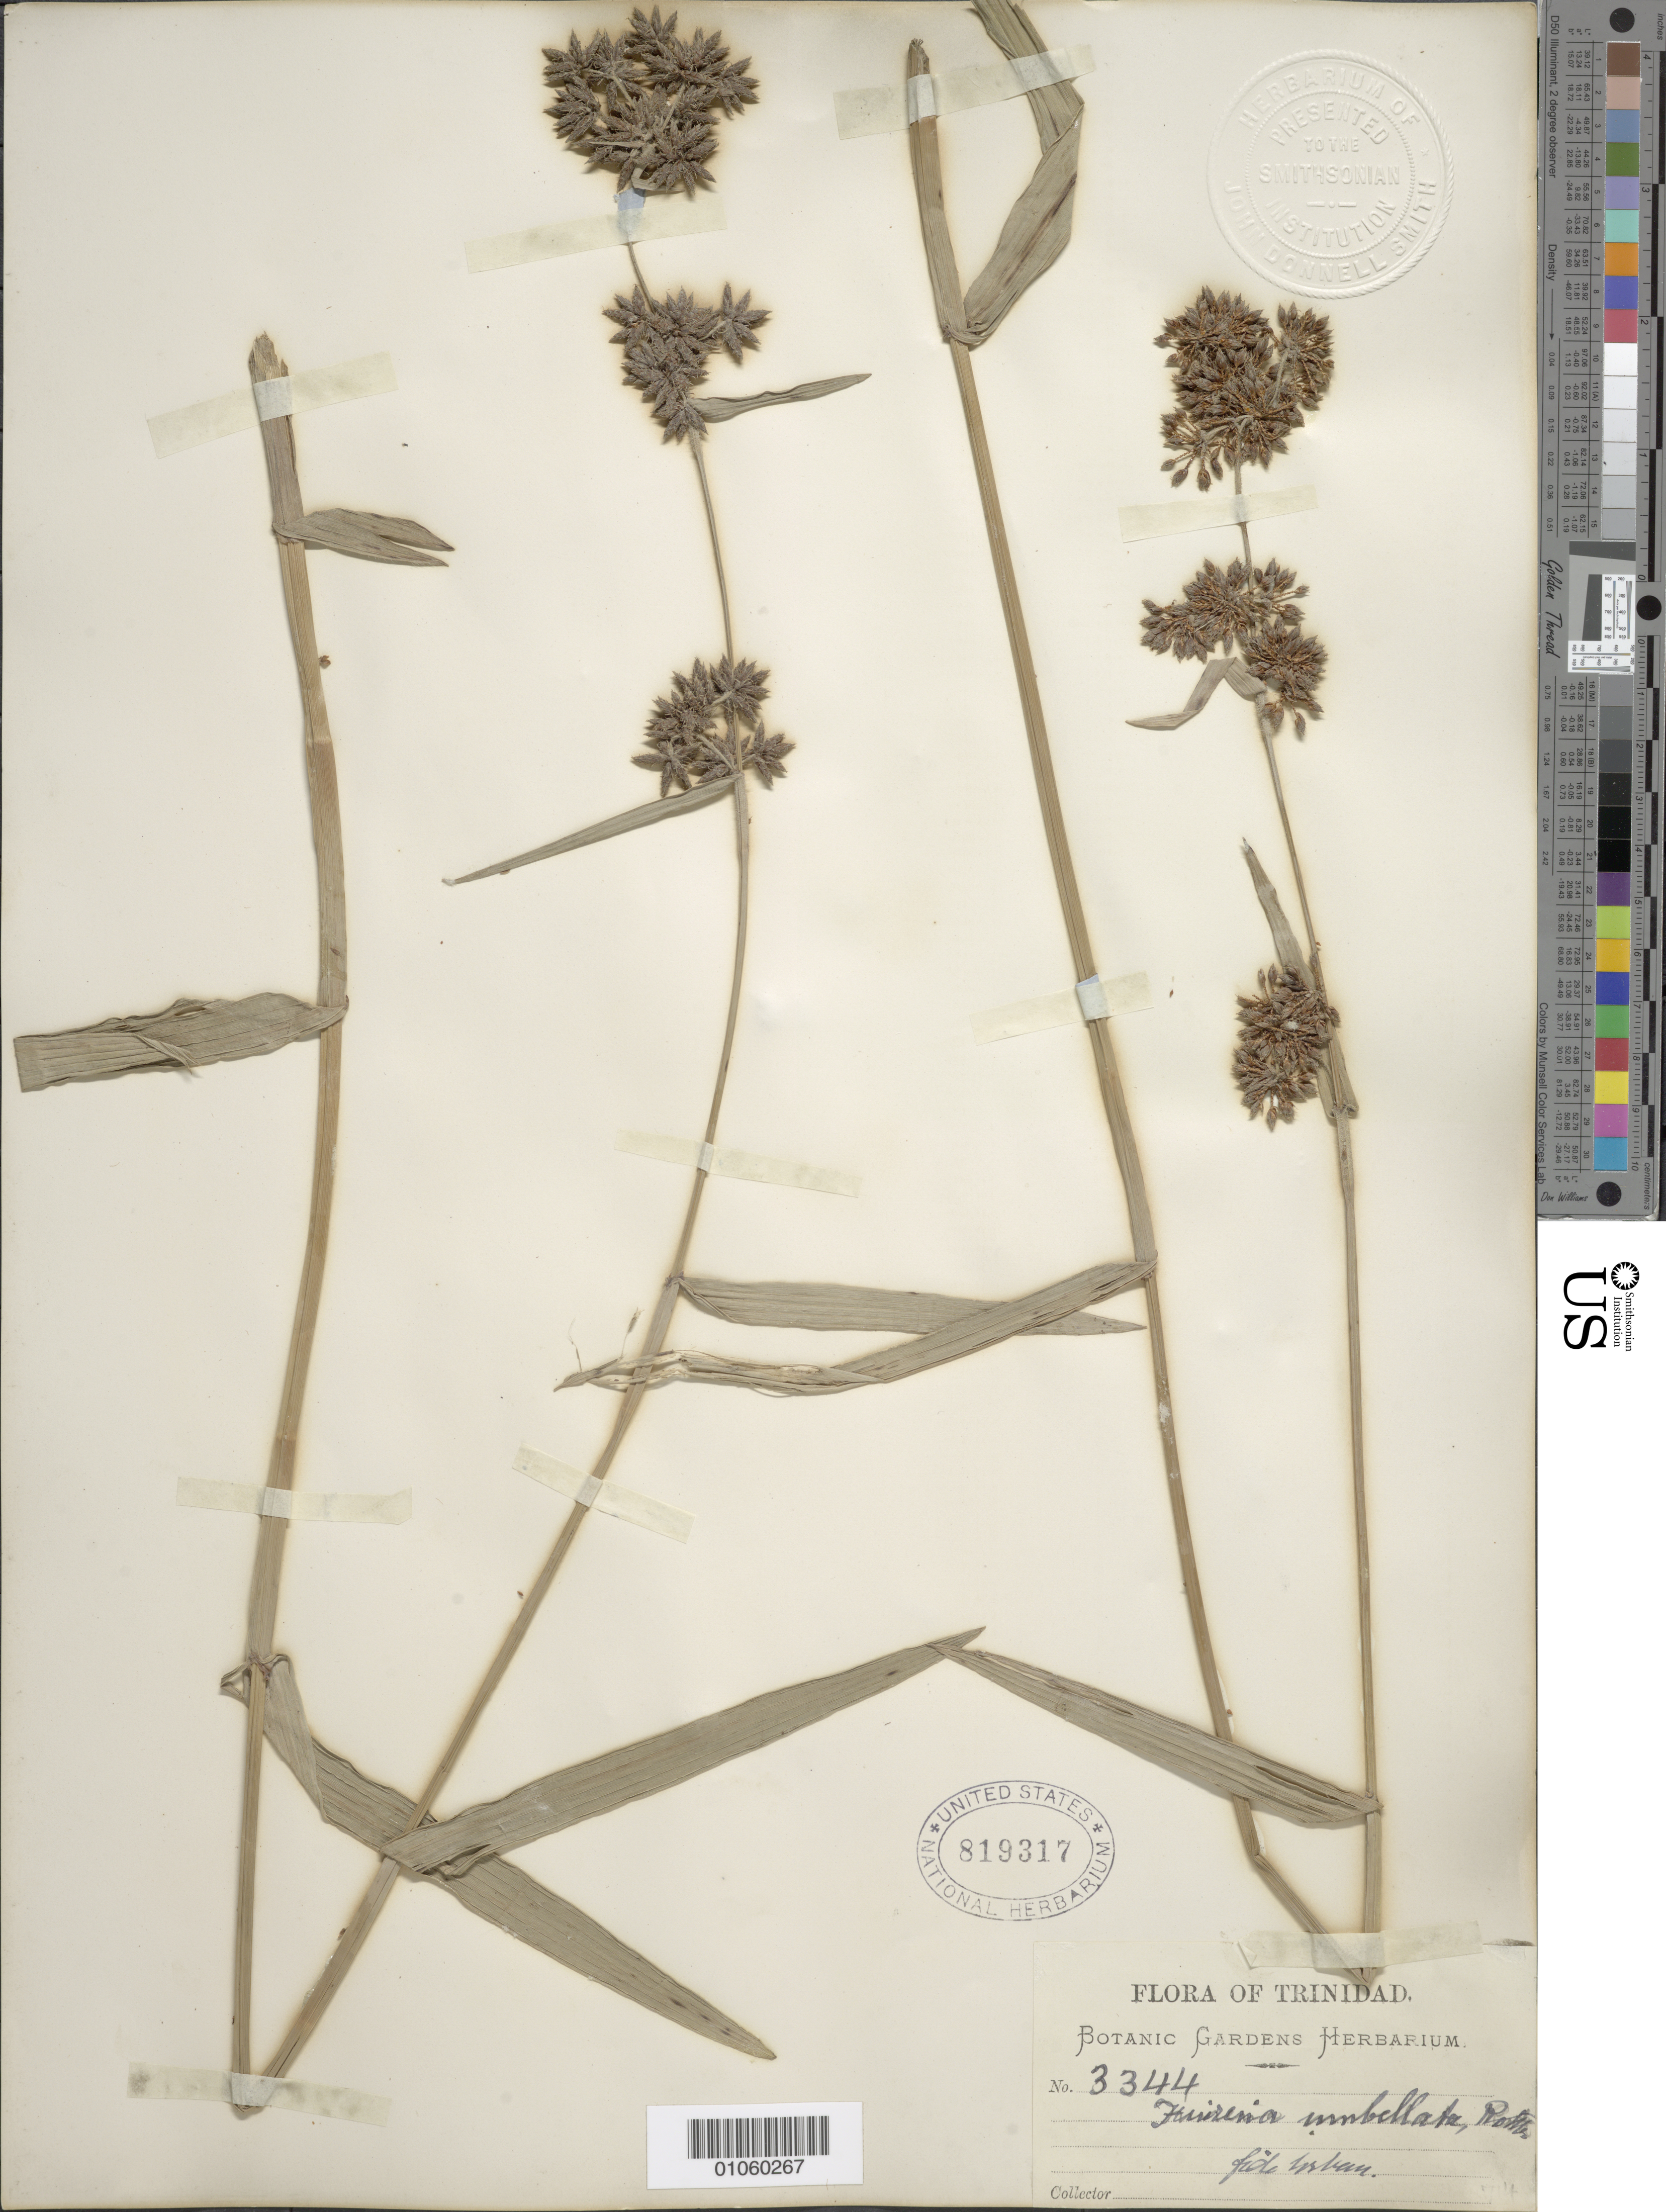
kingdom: Plantae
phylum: Tracheophyta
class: Liliopsida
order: Poales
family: Cyperaceae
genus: Fuirena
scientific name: Fuirena umbellata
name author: Rottb.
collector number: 3344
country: Trinidad and Tobago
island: Trinidad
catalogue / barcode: US 819317